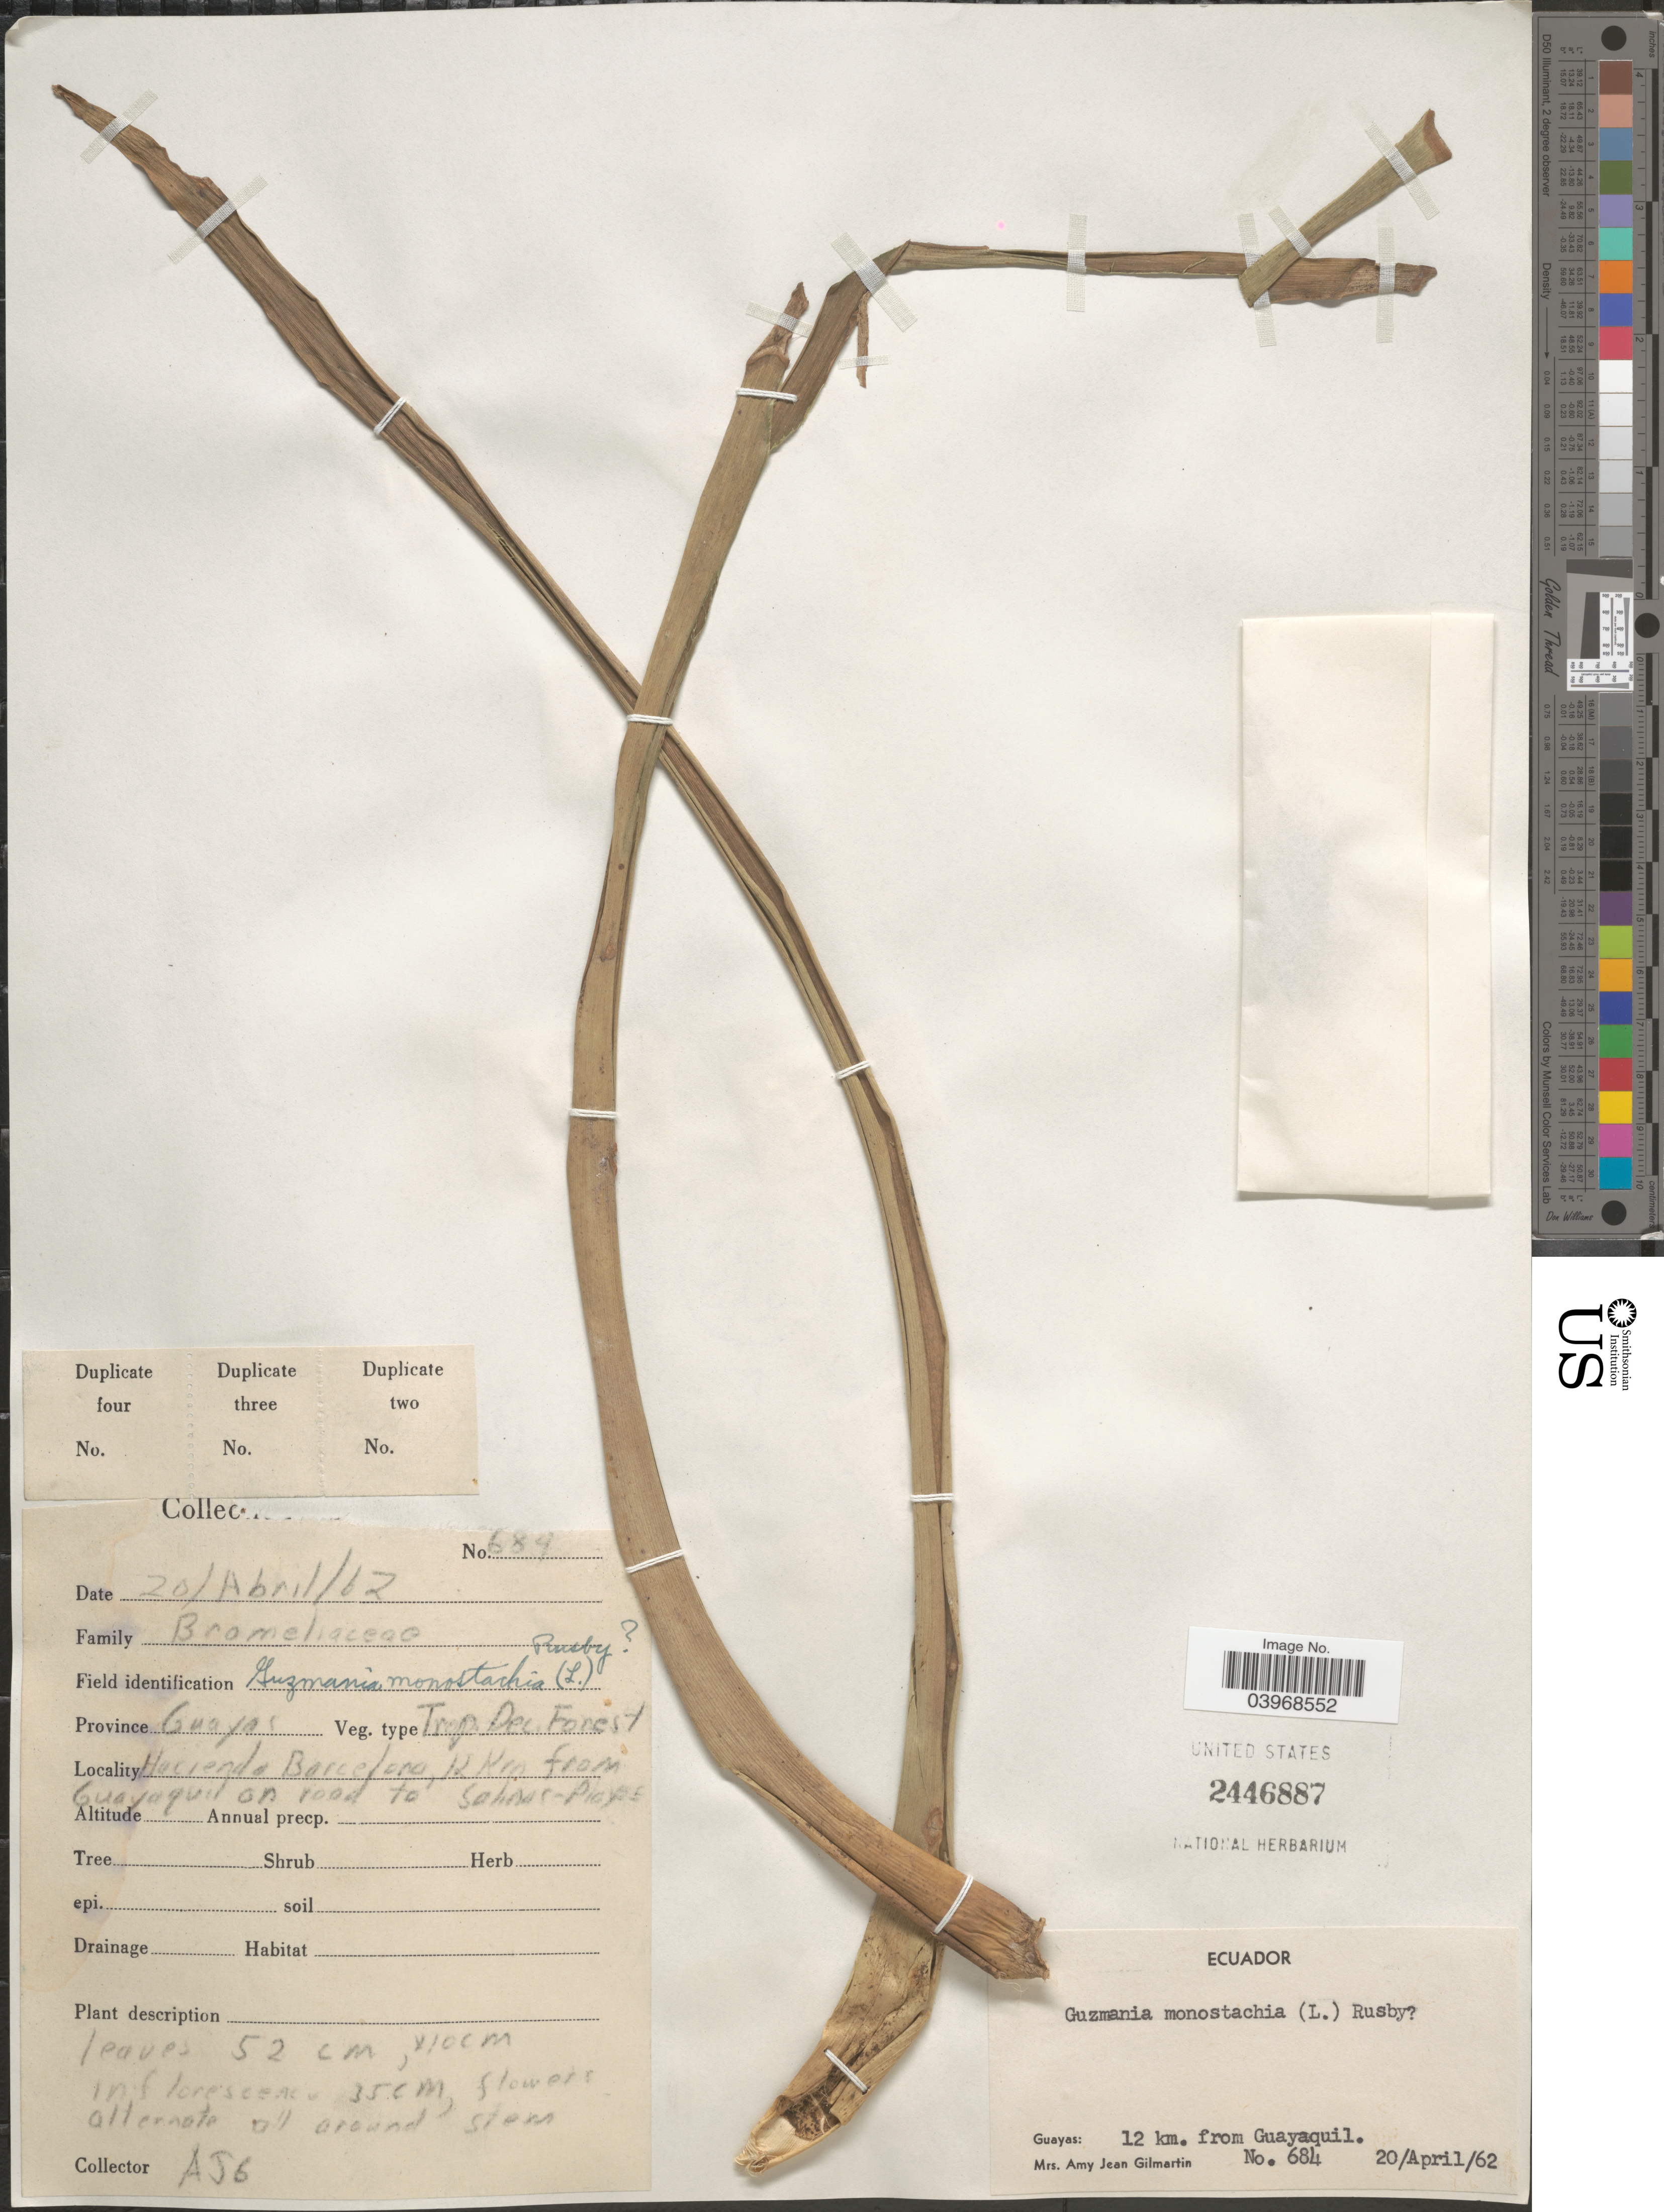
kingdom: Plantae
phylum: Tracheophyta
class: Liliopsida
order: Poales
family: Bromeliaceae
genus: Guzmania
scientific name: Guzmania monostachia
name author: (L.) Rusby ex Mez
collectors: A. J. Gilmartin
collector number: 684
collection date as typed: Transcribed d/m/y: 20/4/62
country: Ecuador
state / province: Guayas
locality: Haciendo Barcelona, 12 Km from Guayaquil on road to Salinas-Playas.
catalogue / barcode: US 2446887